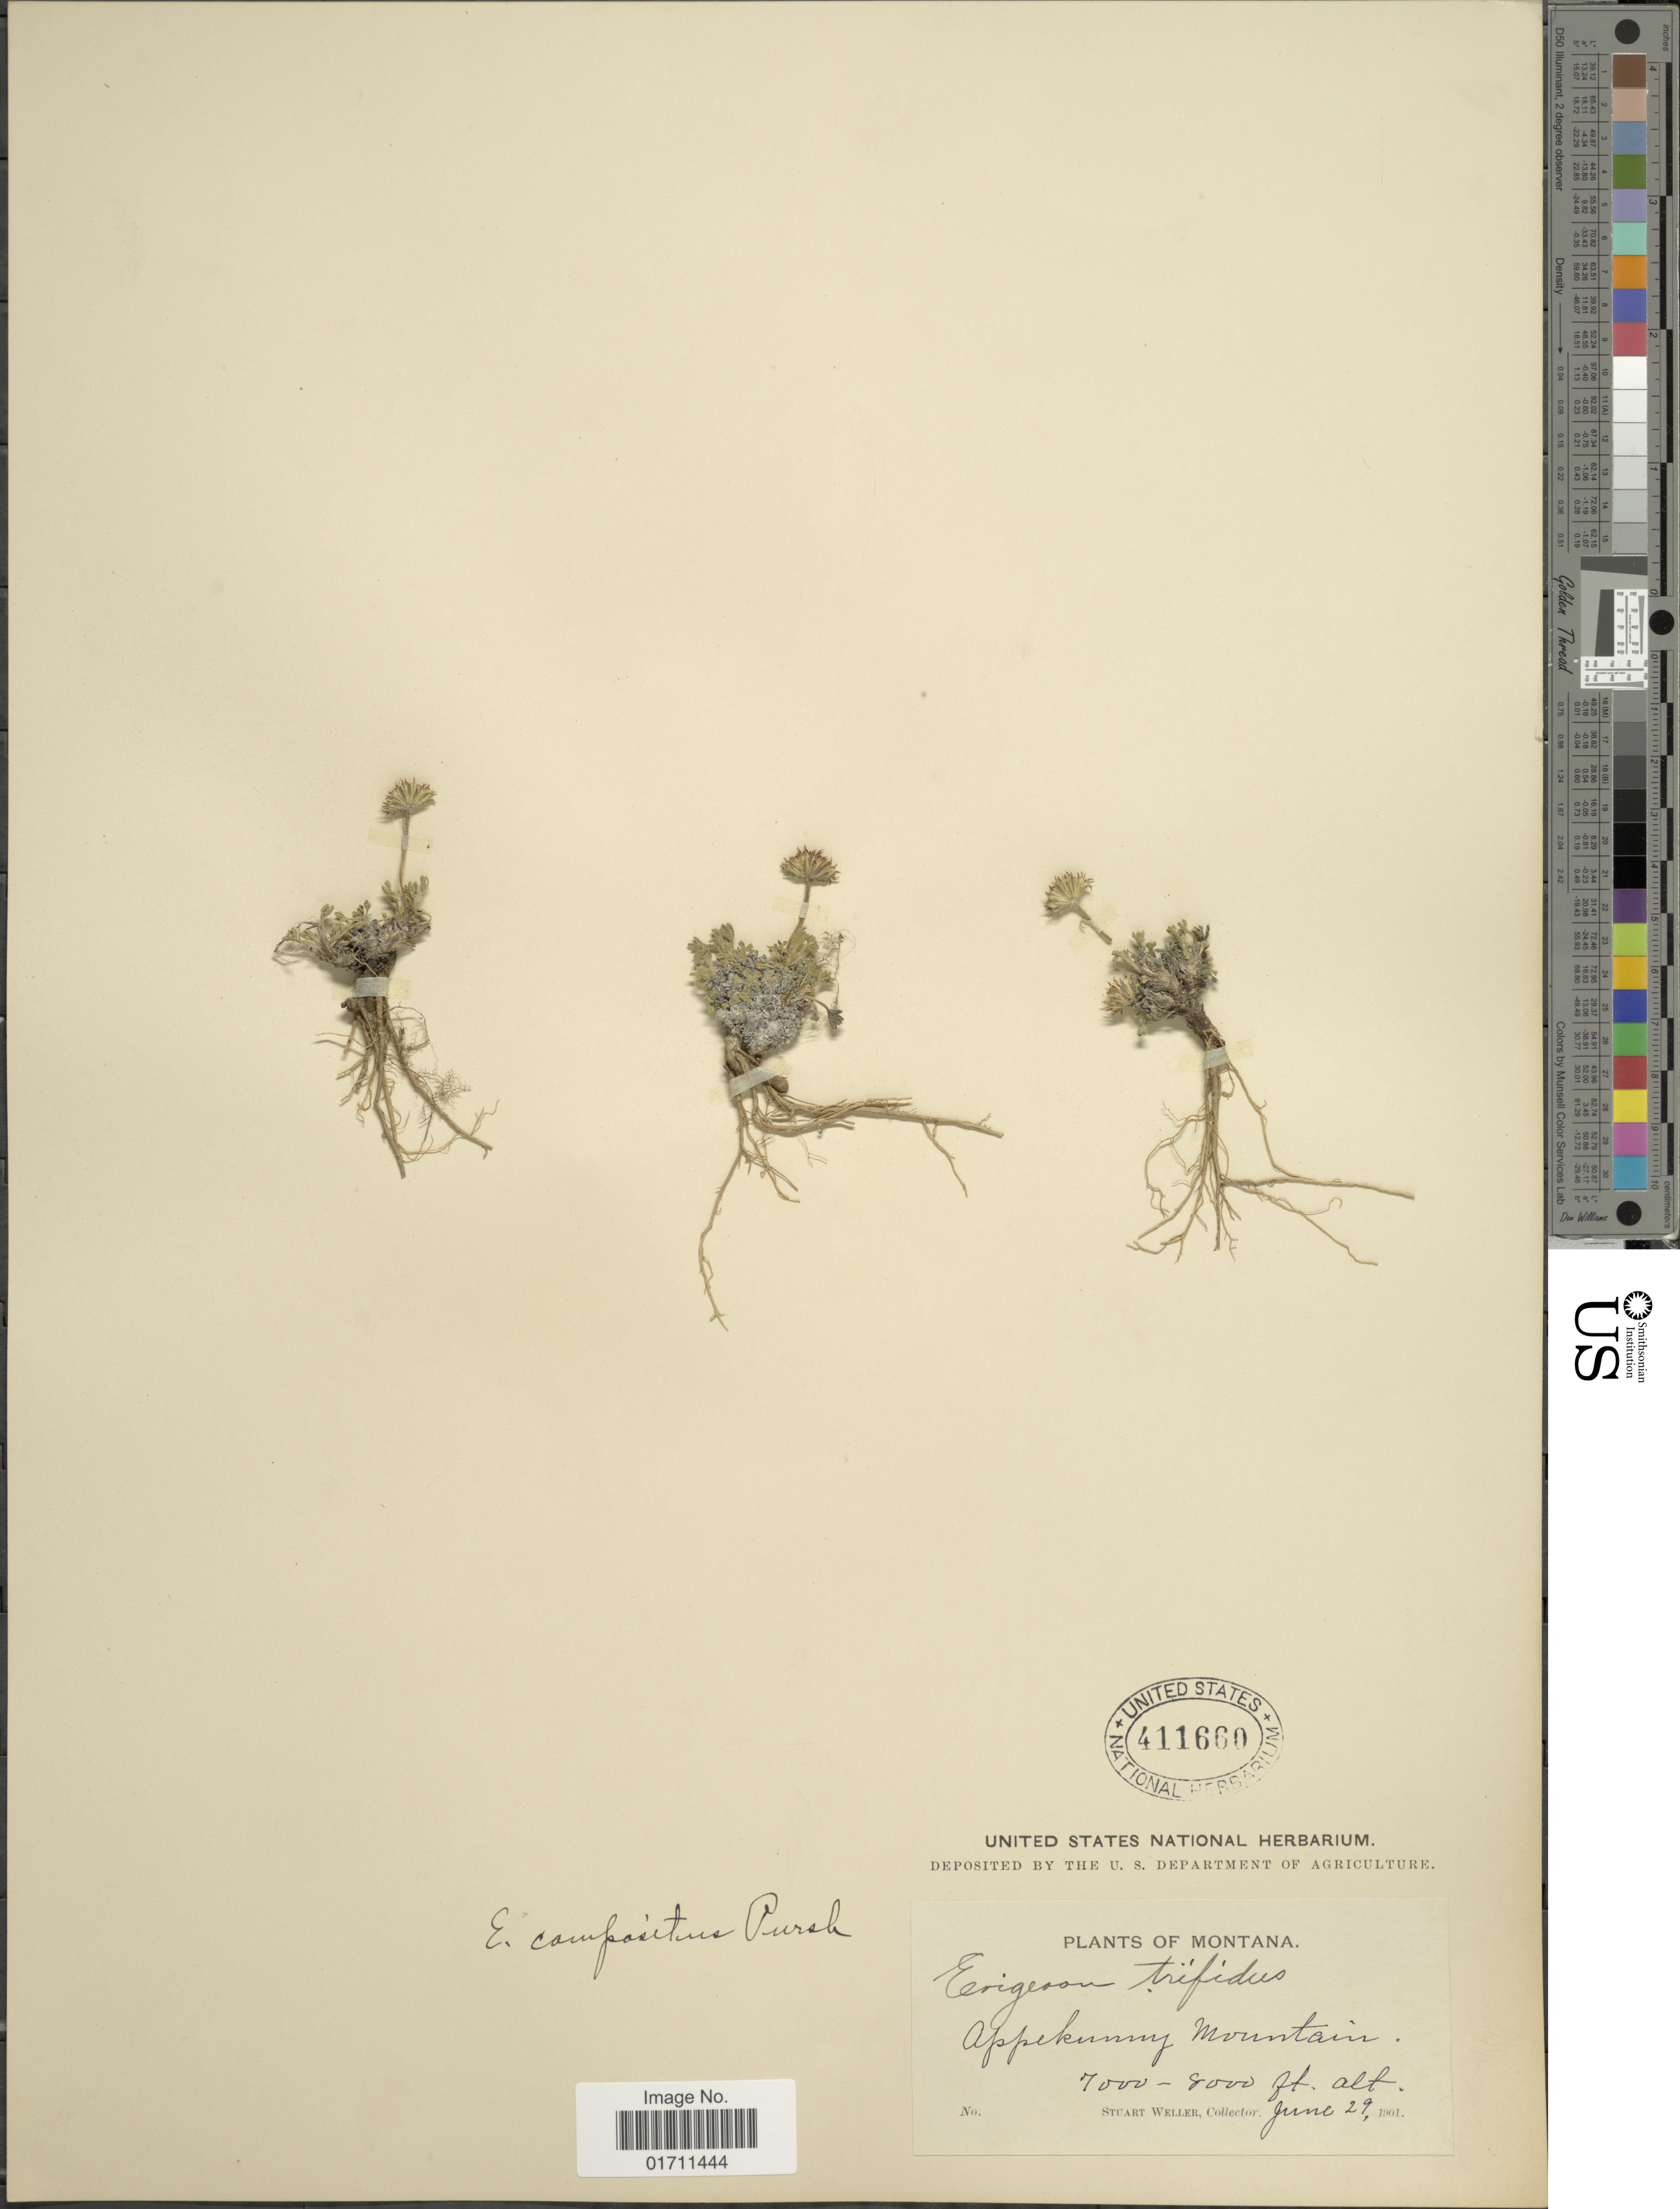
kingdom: Plantae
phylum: Tracheophyta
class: Magnoliopsida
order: Asterales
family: Asteraceae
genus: Erigeron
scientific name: Erigeron compositus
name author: Pursh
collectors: S. Weller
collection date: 1901-06-29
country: United States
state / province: Montana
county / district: Glacier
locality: Appekuning Mountain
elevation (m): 2134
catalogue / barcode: US 411660